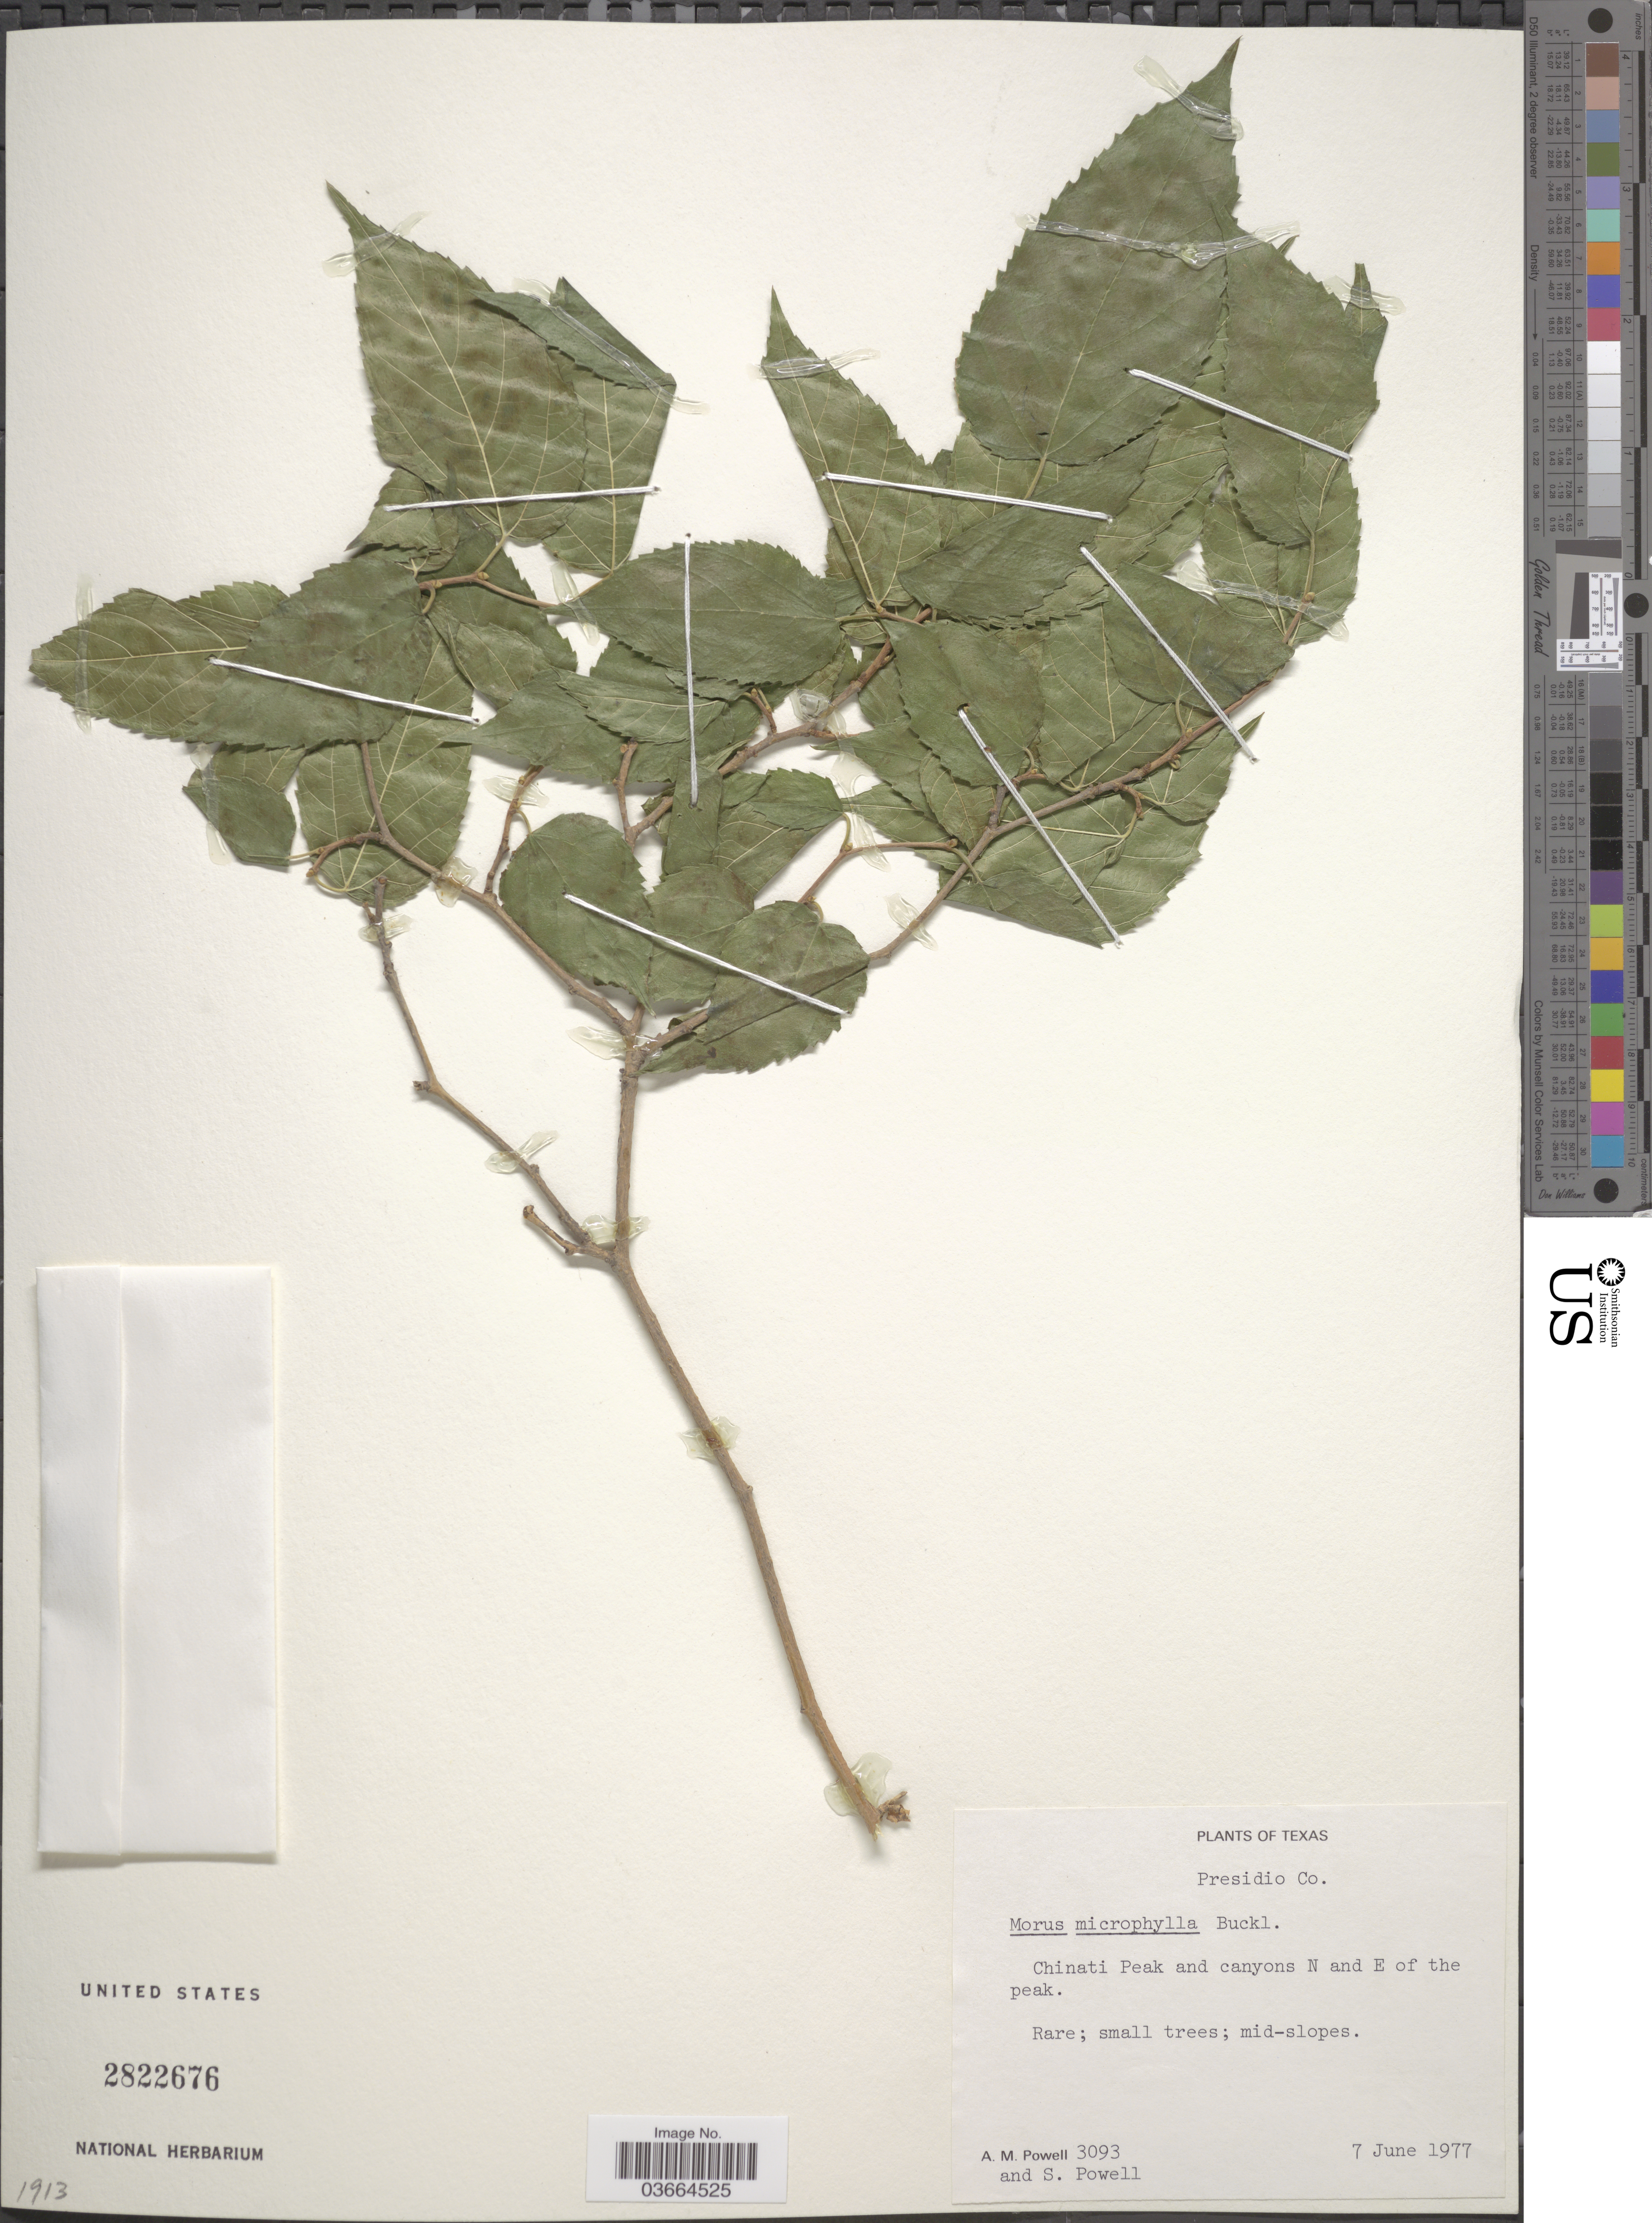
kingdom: Plantae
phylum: Tracheophyta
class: Magnoliopsida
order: Rosales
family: Moraceae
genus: Morus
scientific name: Morus microphylla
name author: Buckley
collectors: A. M. Powell & S. Powell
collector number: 3093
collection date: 1977-06-07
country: United States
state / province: Texas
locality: Presidio Co. Chinati Peak and canyons N and E of the peak.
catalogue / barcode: US 2822676